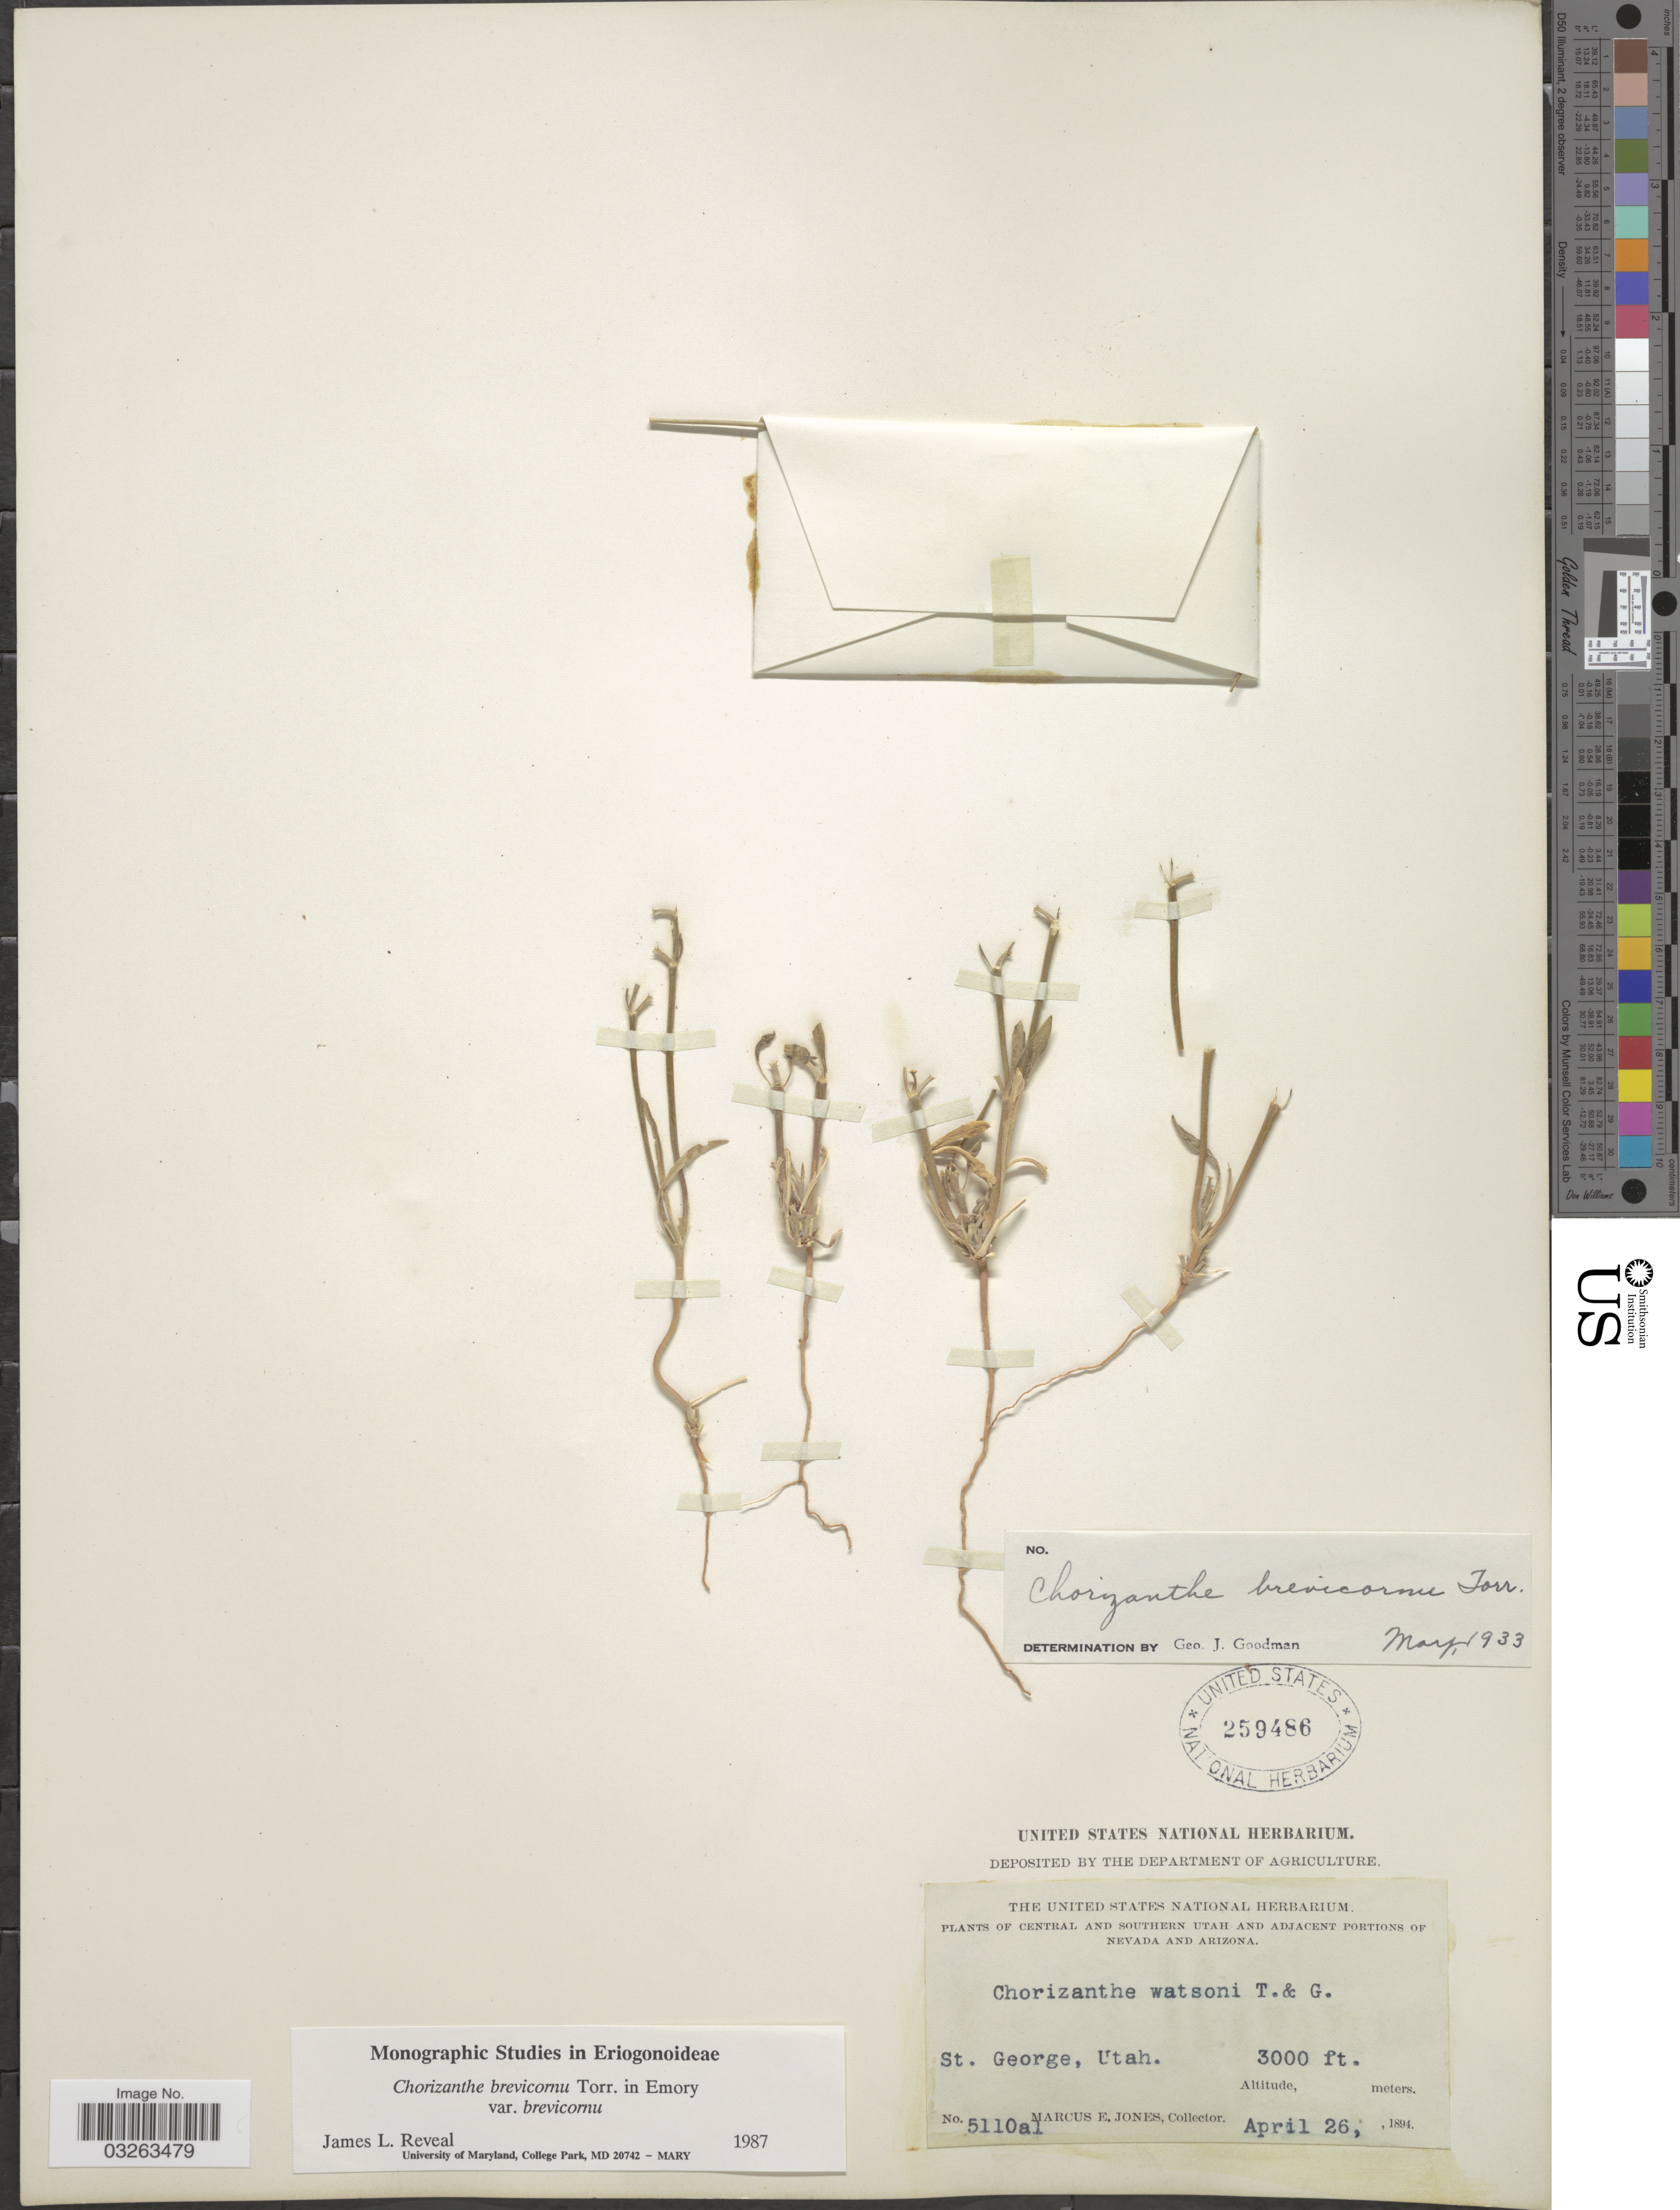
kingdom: Plantae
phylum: Tracheophyta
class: Magnoliopsida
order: Caryophyllales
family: Polygonaceae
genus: Chorizanthe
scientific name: Chorizanthe brevicornu var. brevicornu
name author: Torr.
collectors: M. E. Jones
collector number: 5110al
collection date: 1894-04-26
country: United States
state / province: Utah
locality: Central and Southern Utah. St. George.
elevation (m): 914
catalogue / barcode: US 259486